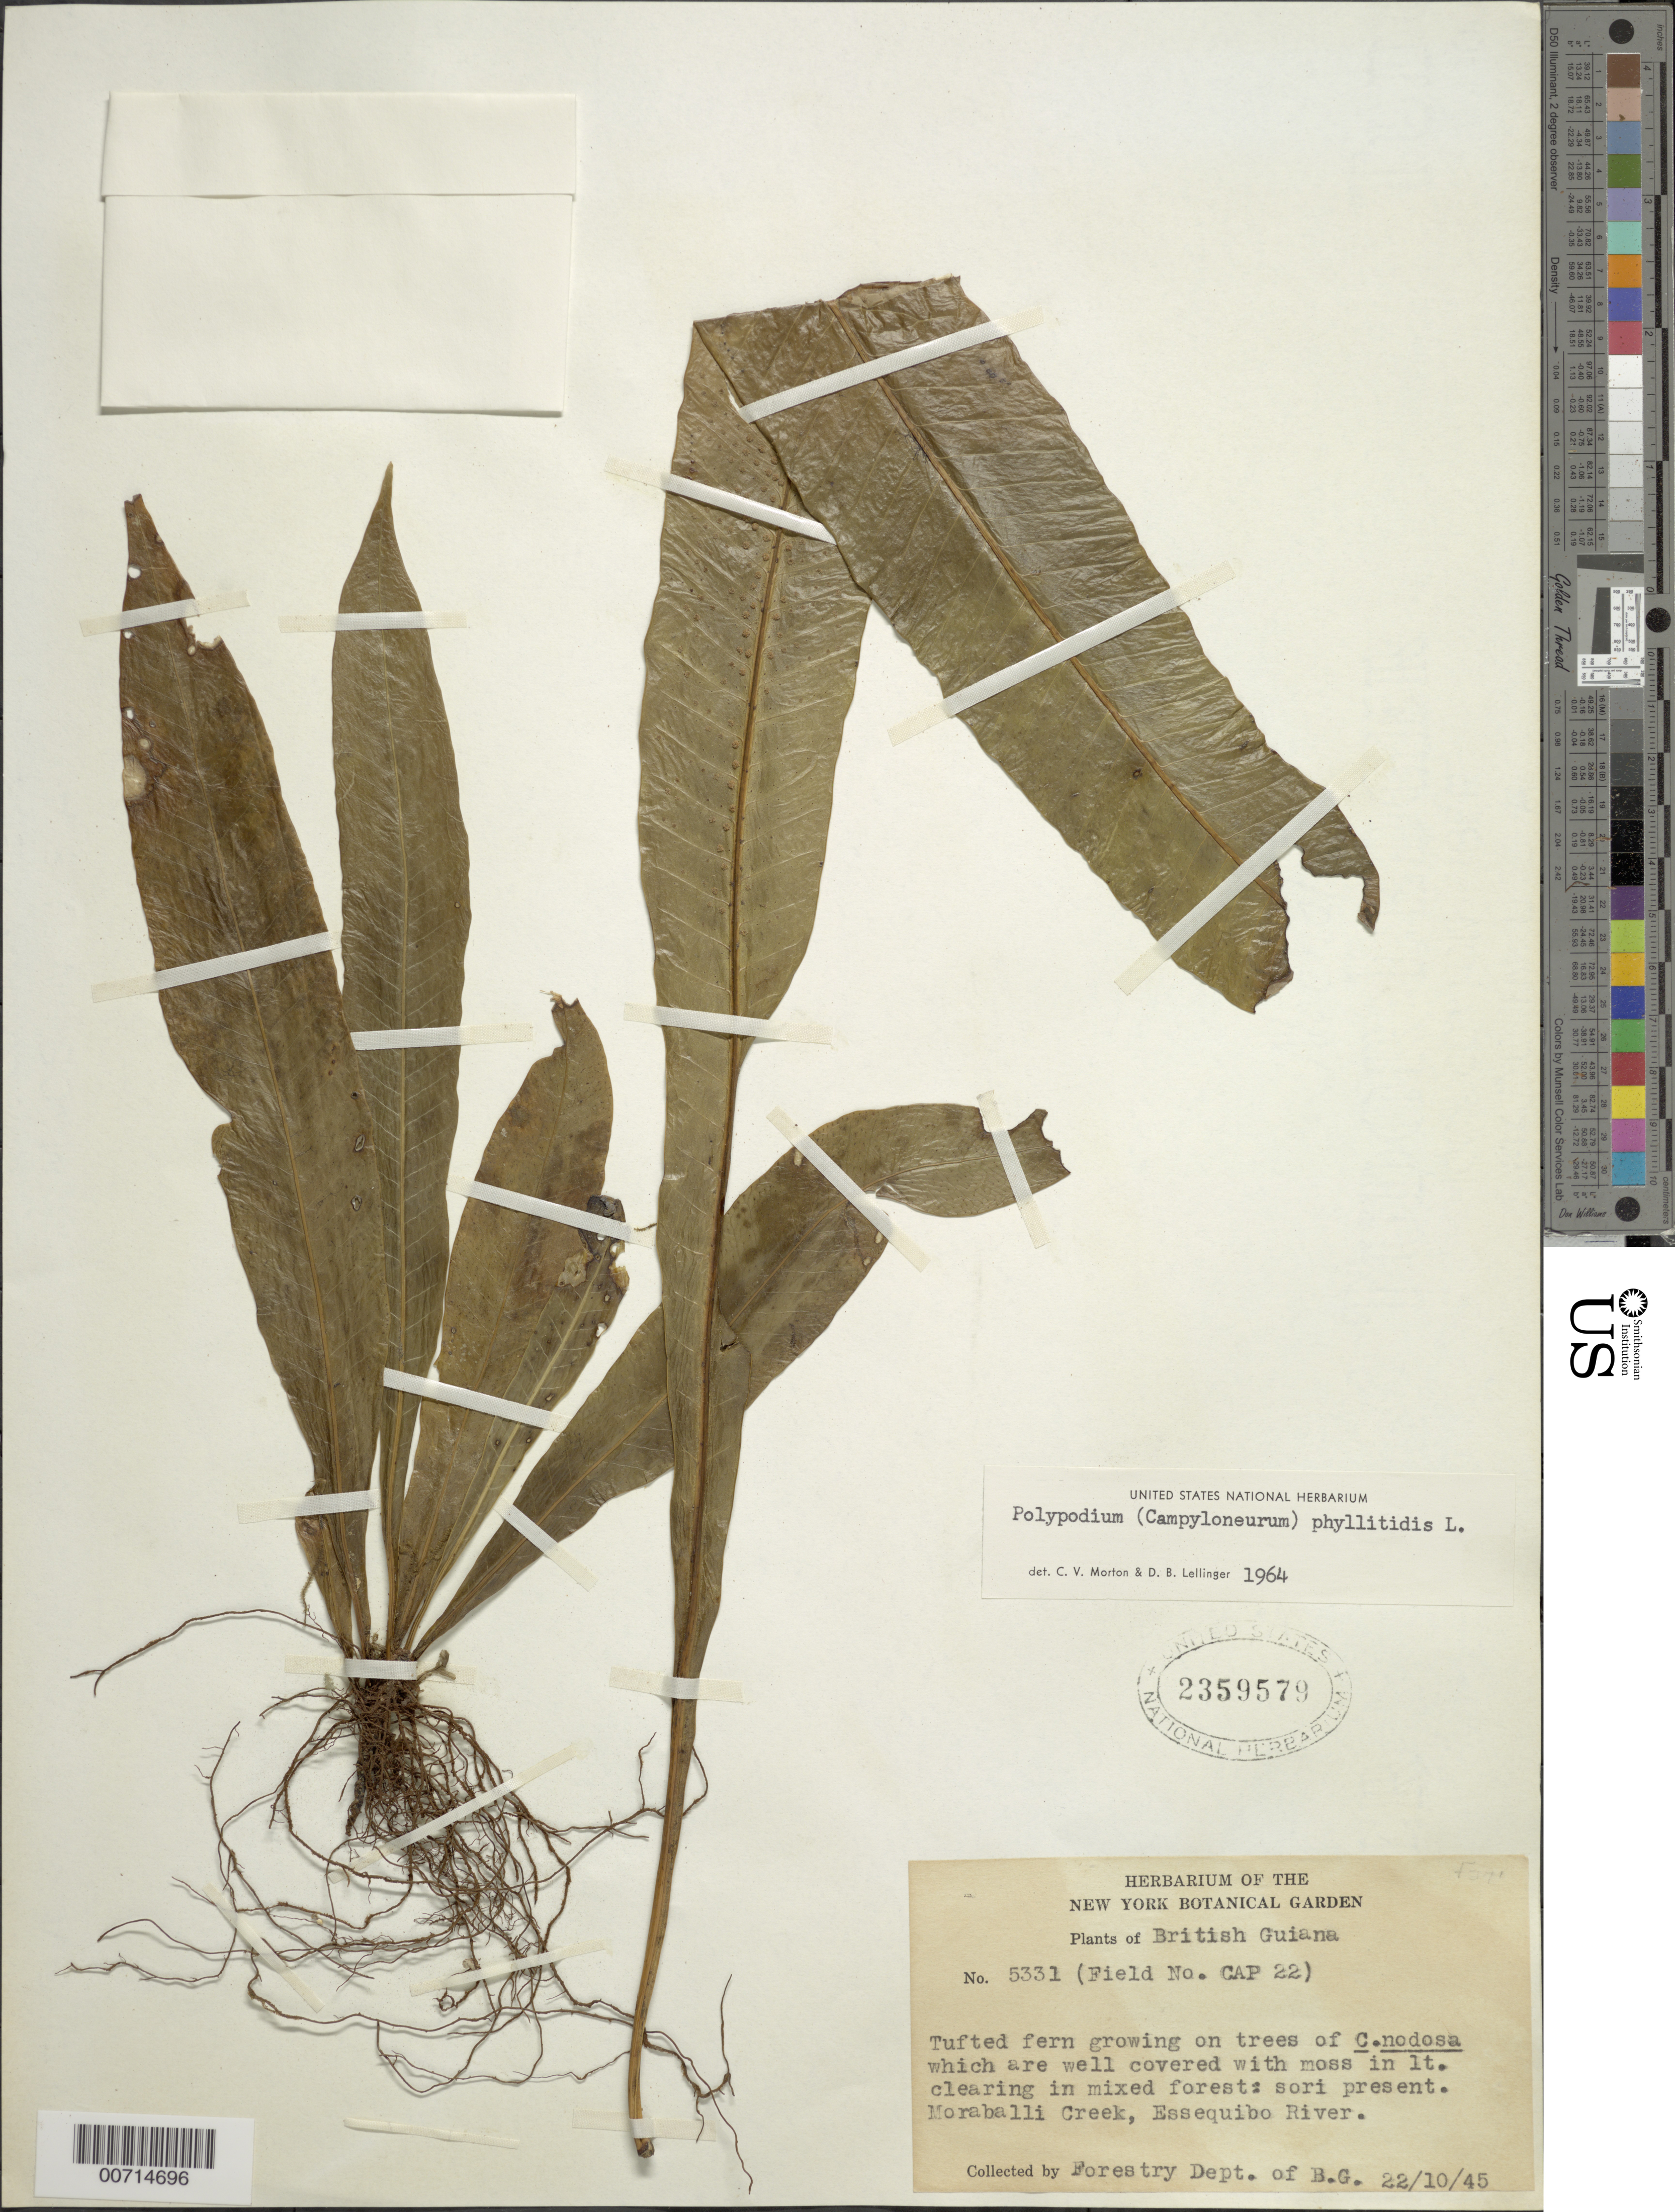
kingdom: Plantae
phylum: Tracheophyta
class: Polypodiopsida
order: Polypodiales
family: Polypodiaceae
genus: Campyloneurum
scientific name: Campyloneurum phyllitidis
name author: (L.) C. Presl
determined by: Morton, C. V.; Lellinger, D. B.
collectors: Forest Dept. B. G. & British Guiana Forestry Dept.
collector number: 5331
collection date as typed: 22-Oct-45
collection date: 1945-10-22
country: Guyana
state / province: U. Demerara-Berbice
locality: Moraballi Creek, Essequibo River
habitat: Moss covered trees of C. nodosa, lt. clearing in mixed forest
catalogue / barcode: US 2359579